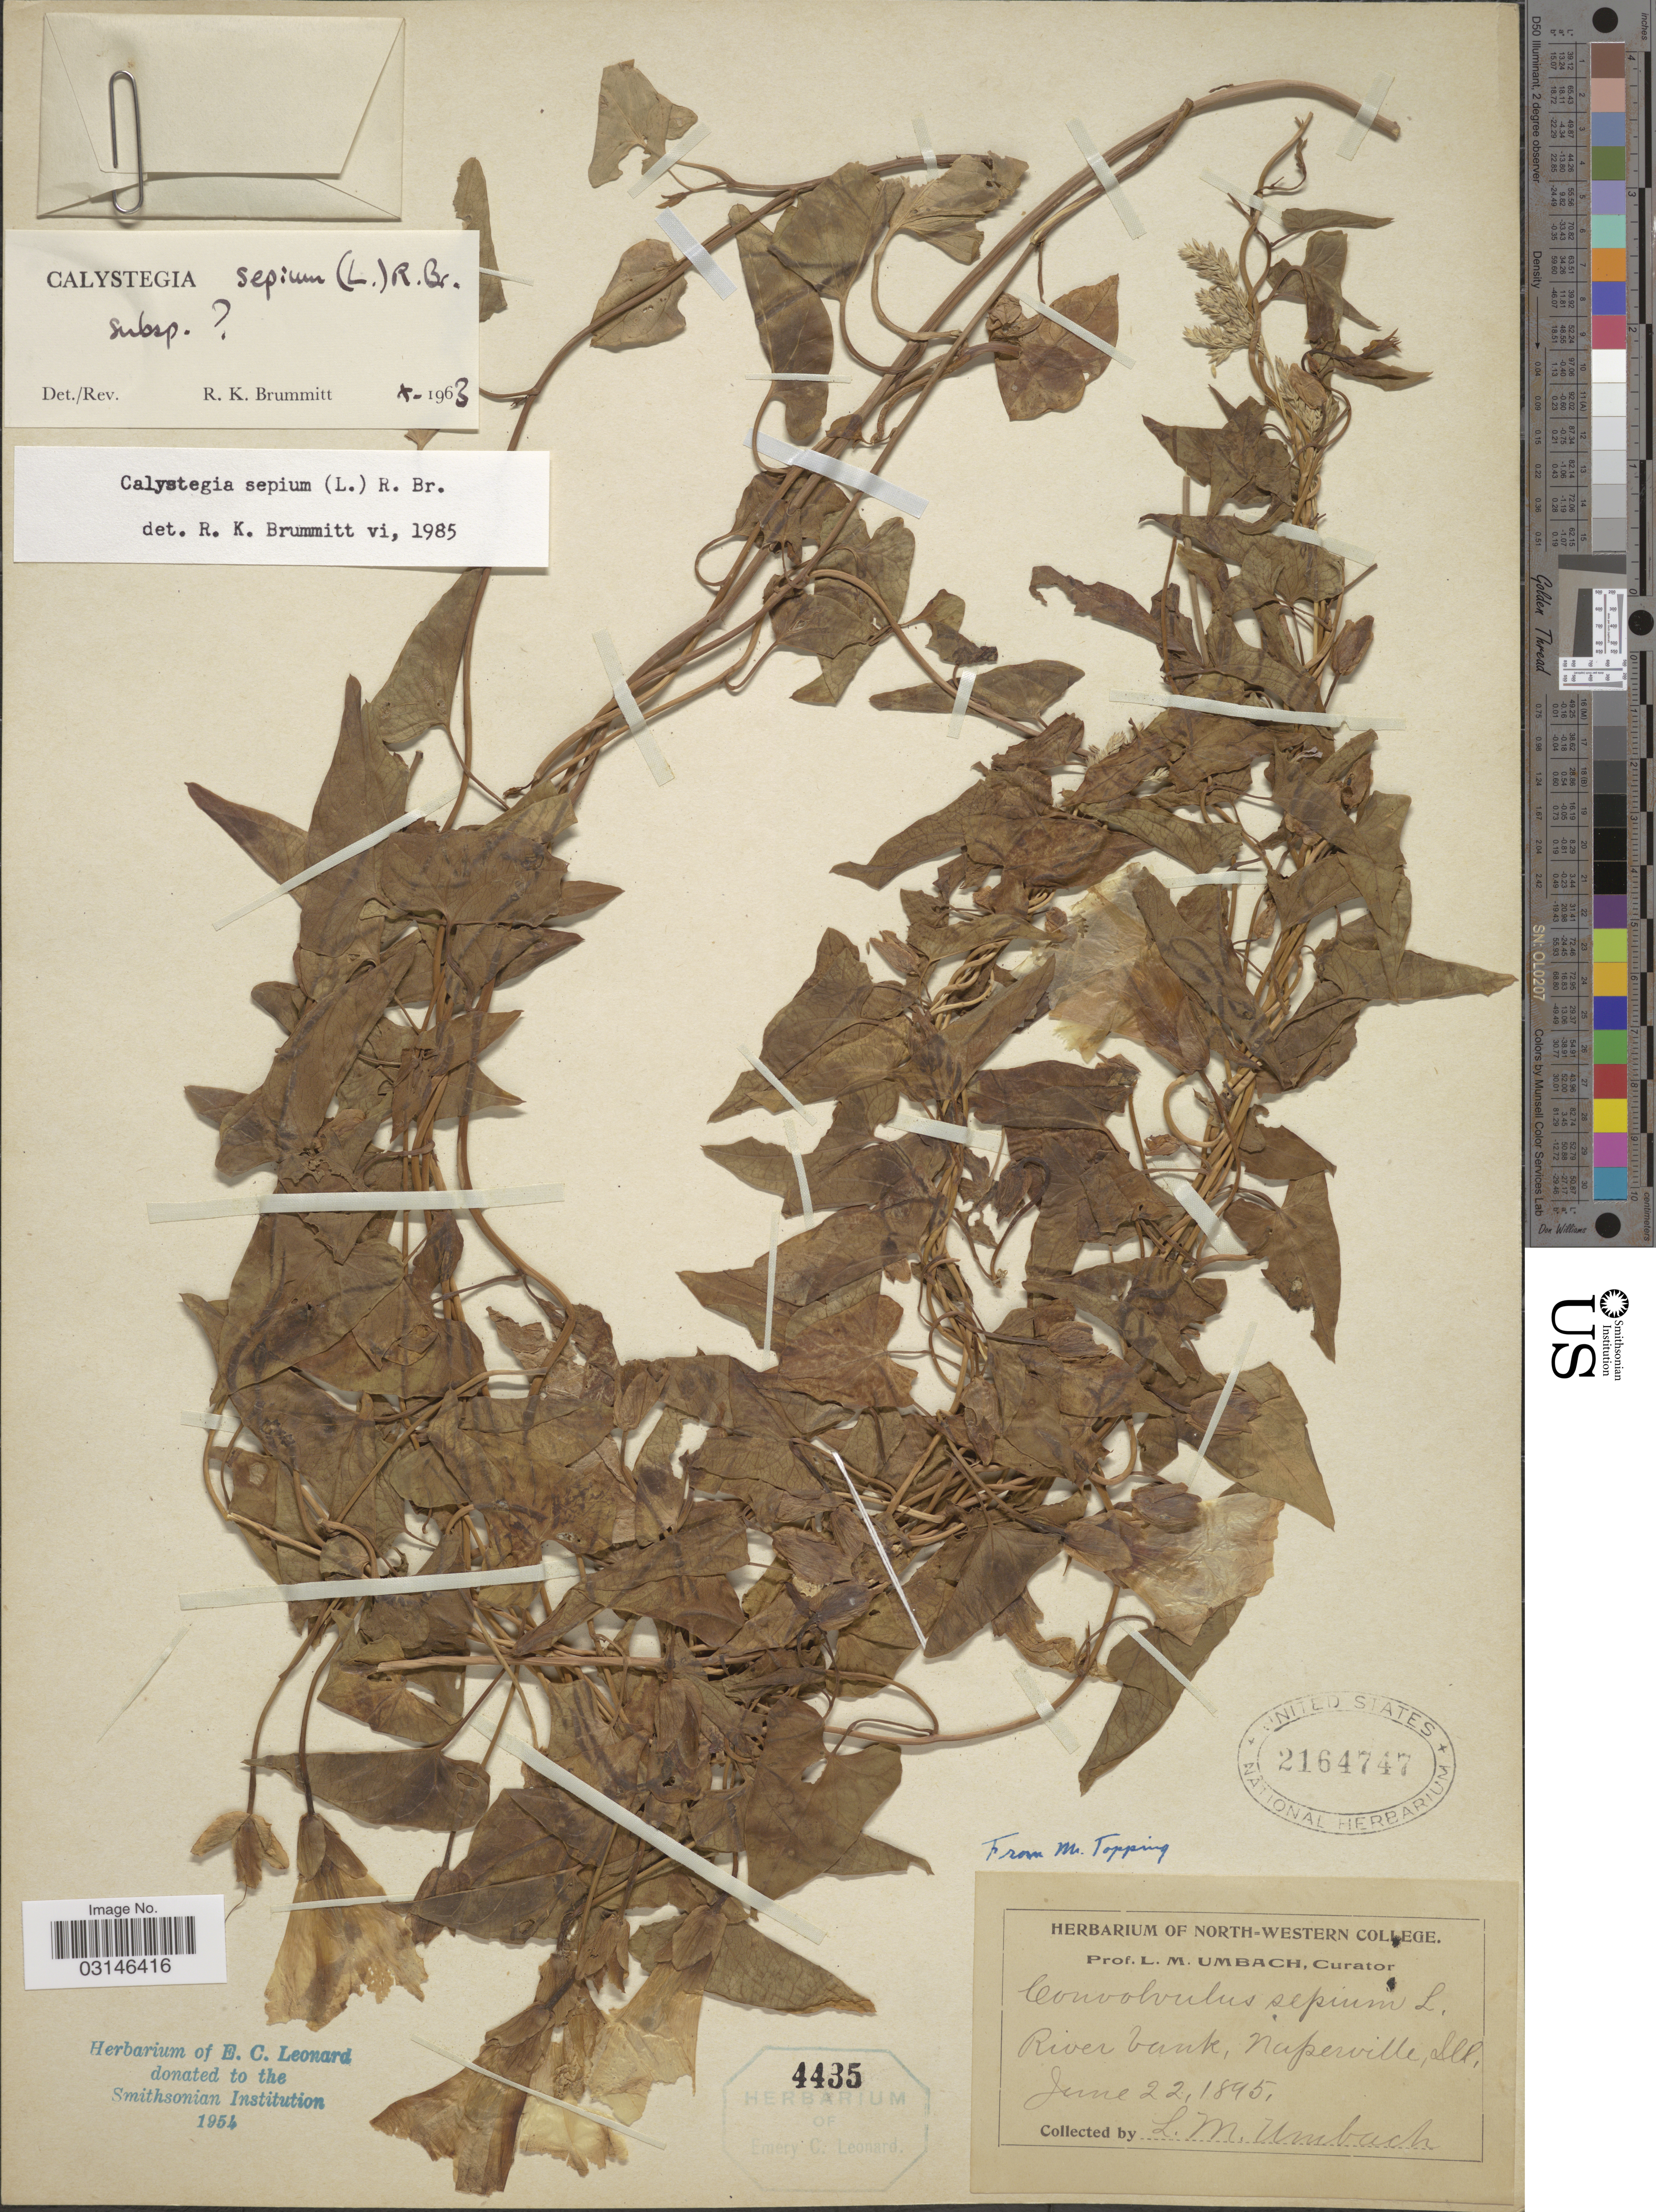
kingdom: Plantae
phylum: Tracheophyta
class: Magnoliopsida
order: Solanales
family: Convolvulaceae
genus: Calystegia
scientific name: Calystegia sepium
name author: (L.) R. Br.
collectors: L. M. Umbach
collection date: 1895-06-22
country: United States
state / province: Illinois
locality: River bank, Naperville, Ill.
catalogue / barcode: US 2164747